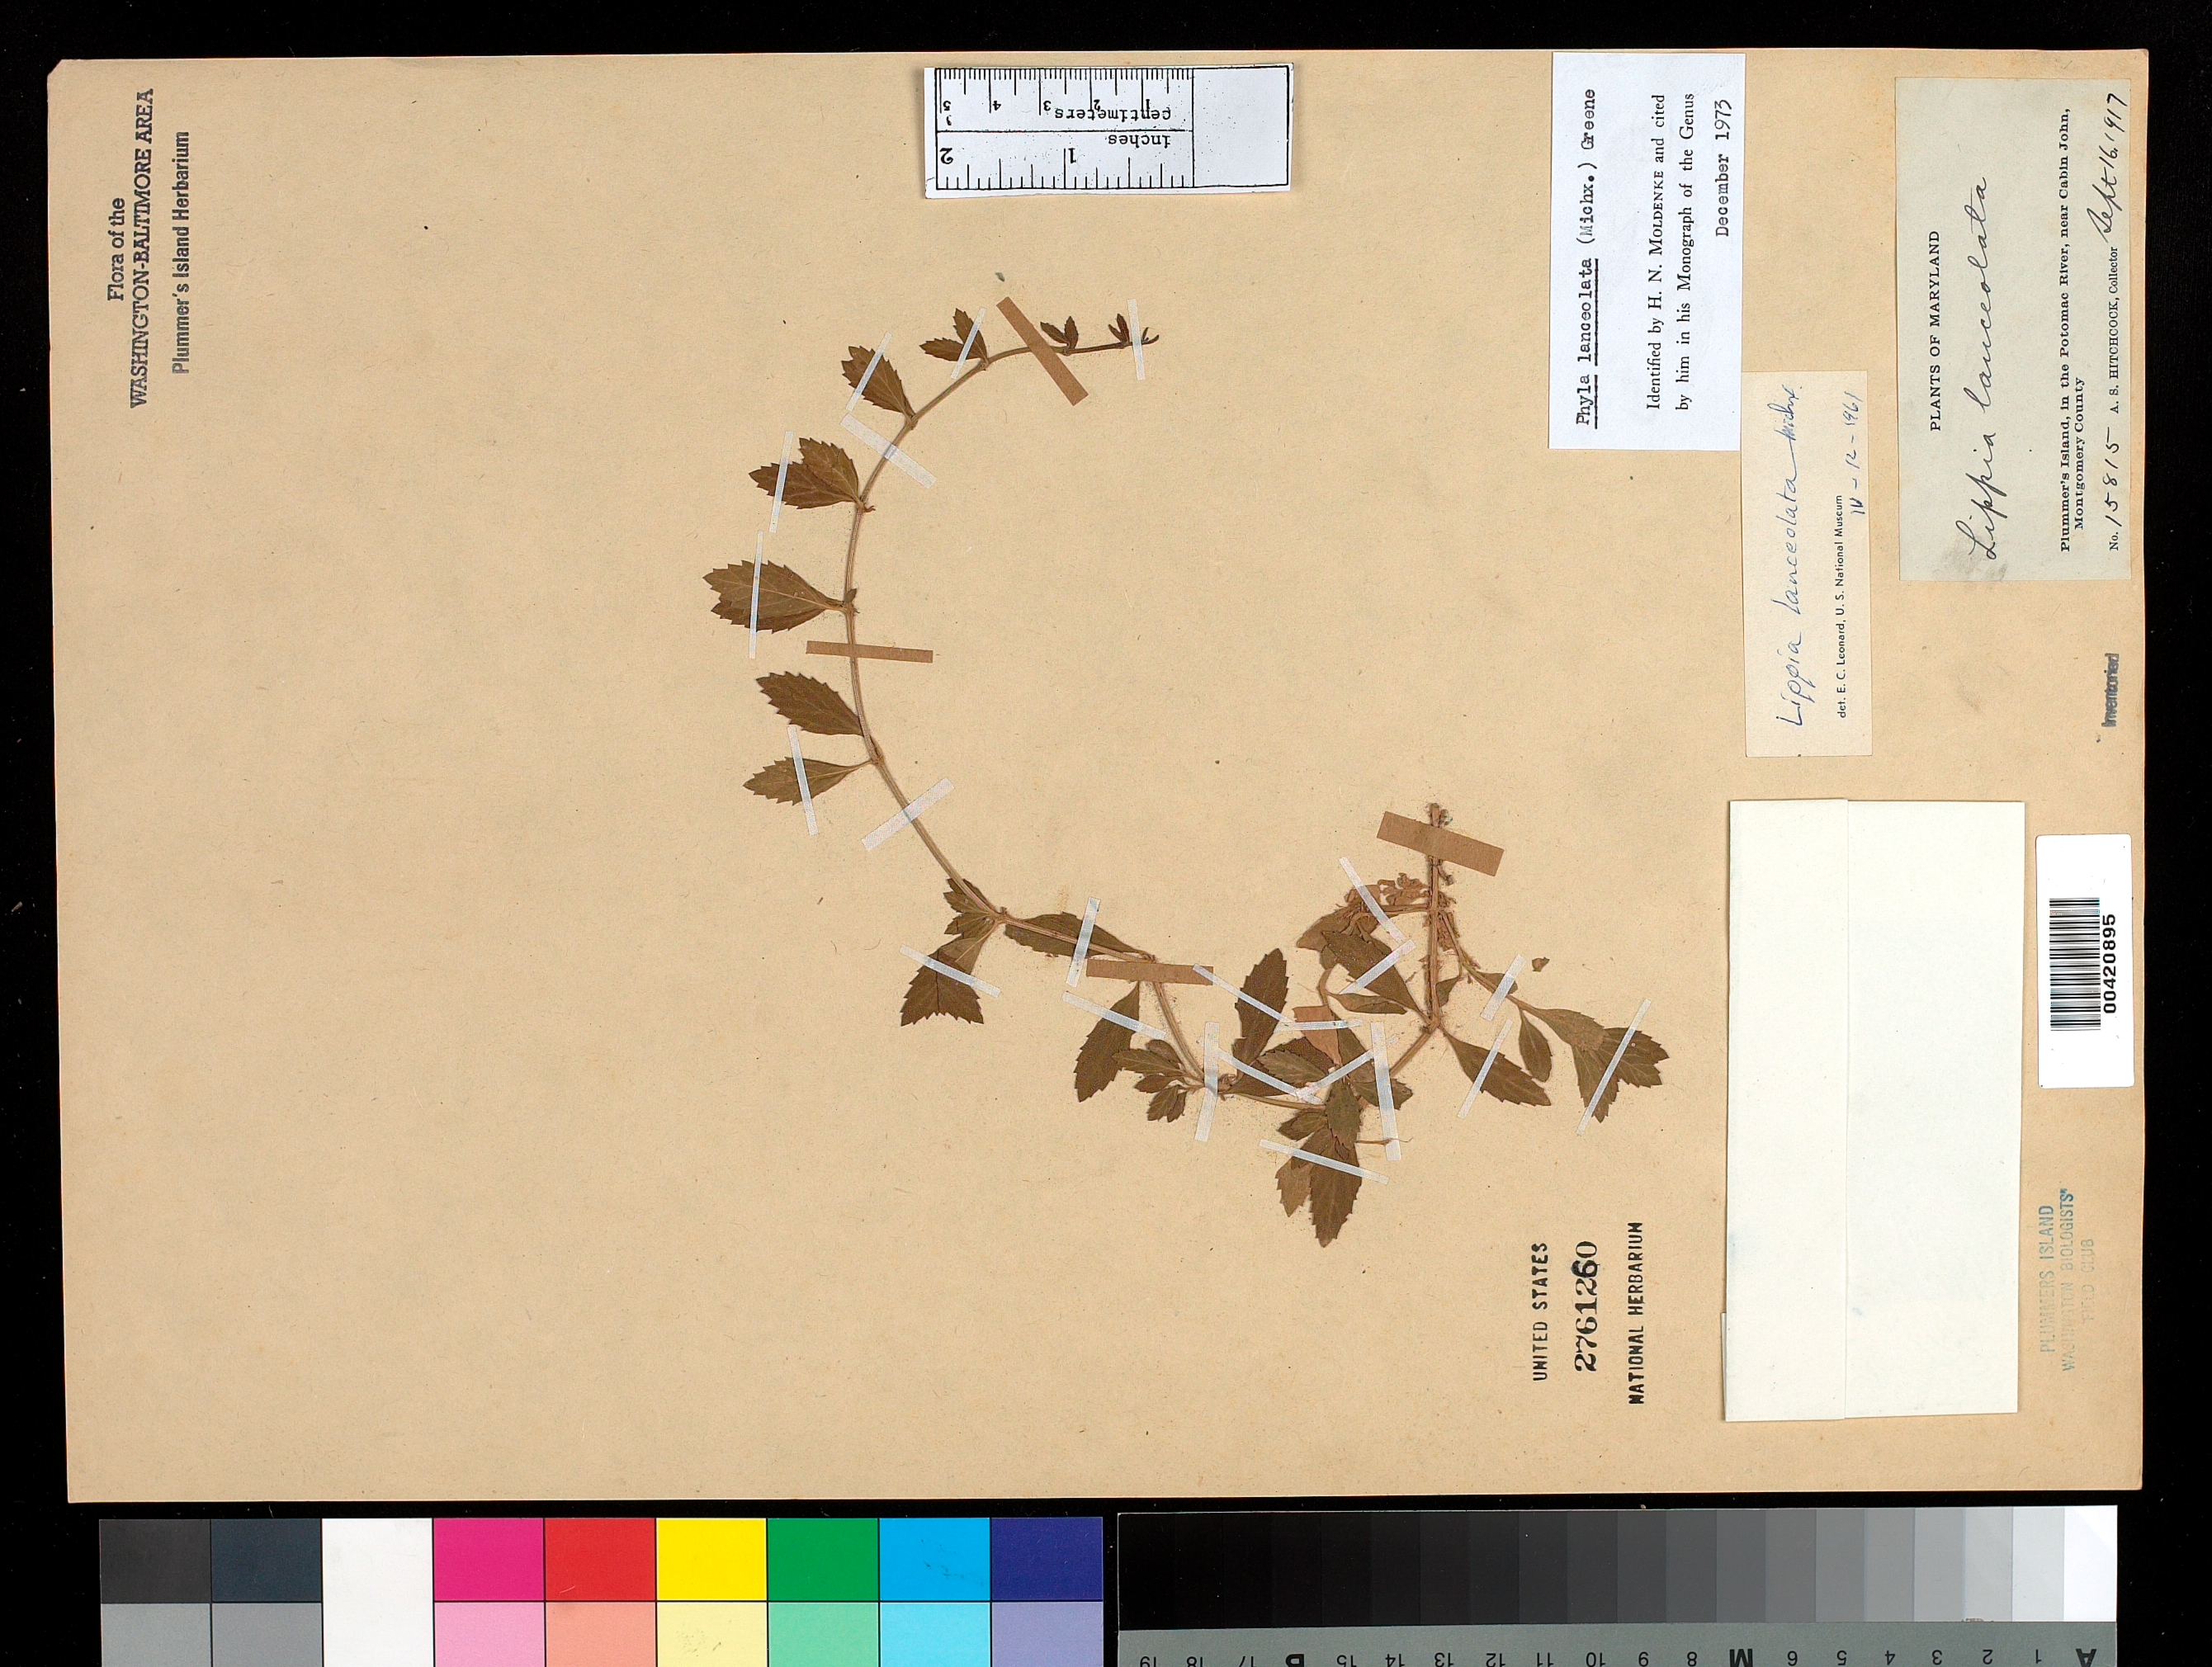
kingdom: Plantae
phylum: Tracheophyta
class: Magnoliopsida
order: Lamiales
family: Verbenaceae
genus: Phyla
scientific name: Phyla lanceolata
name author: (Michx.) Greene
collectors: A. S. Hitchcock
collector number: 15815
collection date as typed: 16 Sep 1917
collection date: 1917-09-16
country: United States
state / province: Maryland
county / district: Montgomery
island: Plummers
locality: Plummer's Island C. & O. Canal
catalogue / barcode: US 2761260